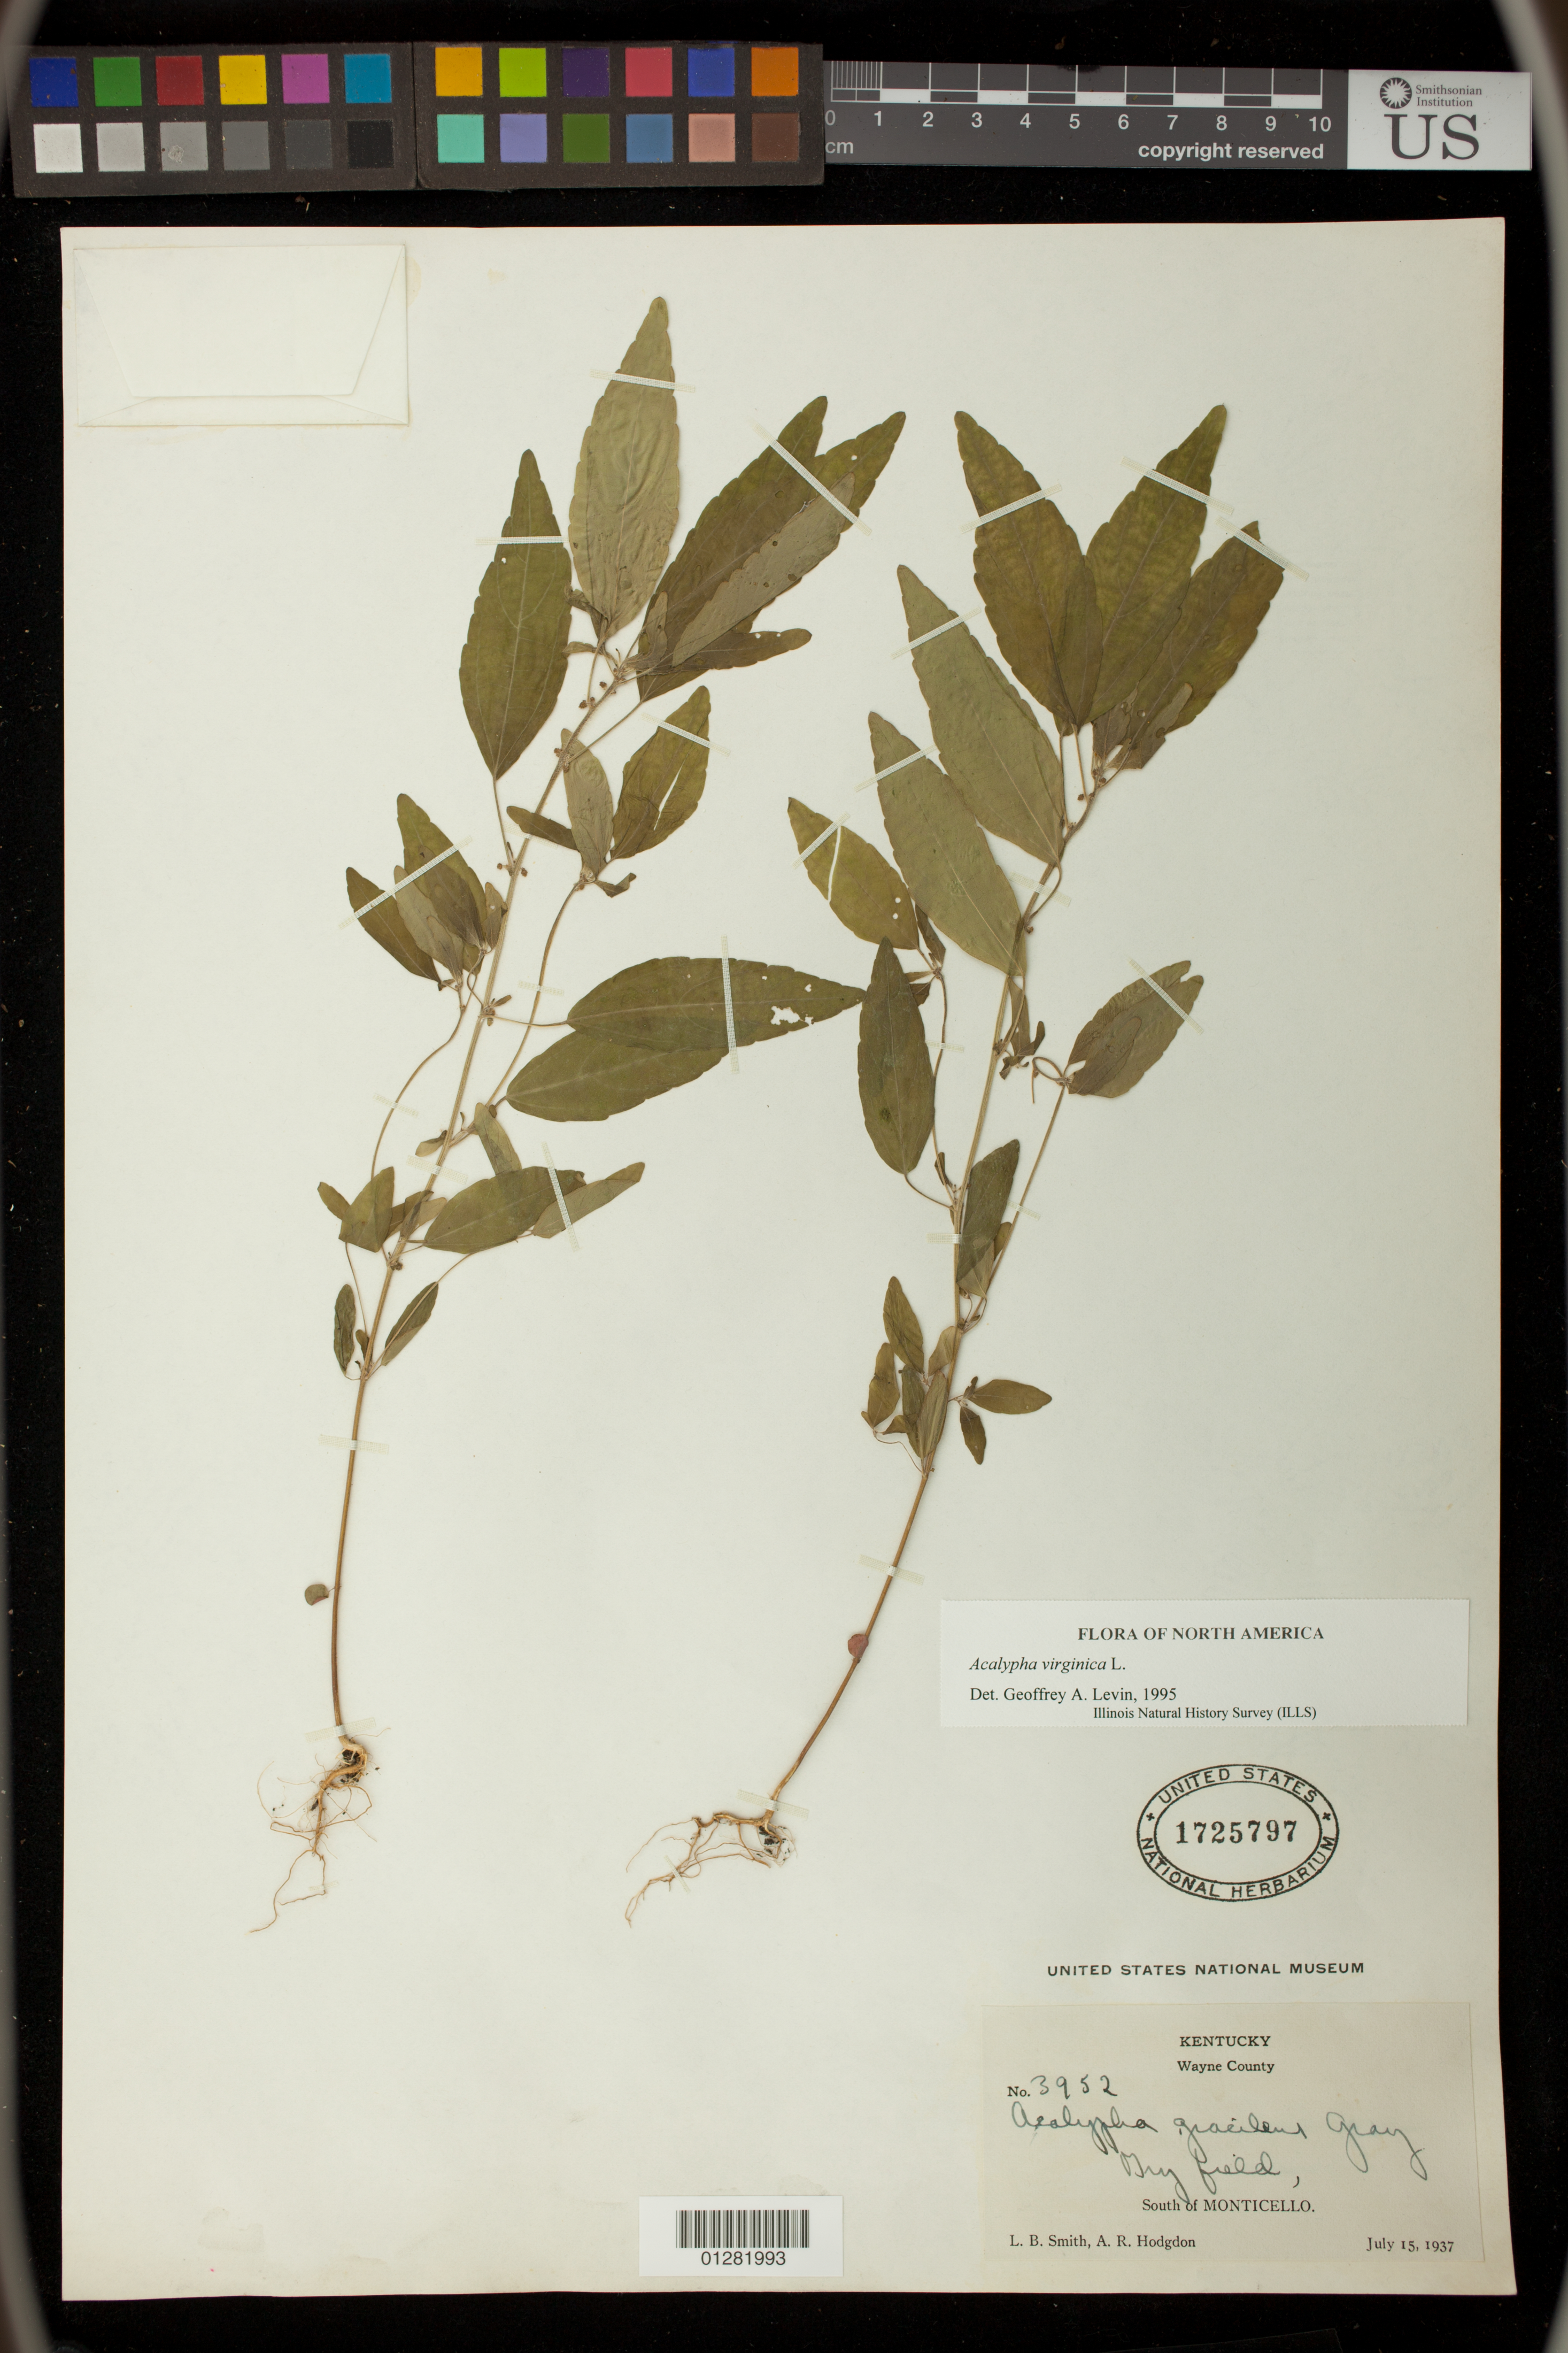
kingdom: Plantae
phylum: Tracheophyta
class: Magnoliopsida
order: Malpighiales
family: Euphorbiaceae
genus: Acalypha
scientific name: Acalypha virginica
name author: L.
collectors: L. Smith & A. R. Hodgdon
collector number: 3952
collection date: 1937-07-15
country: United States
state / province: Kentucky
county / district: Wayne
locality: South of Monticello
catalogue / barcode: US 1725797